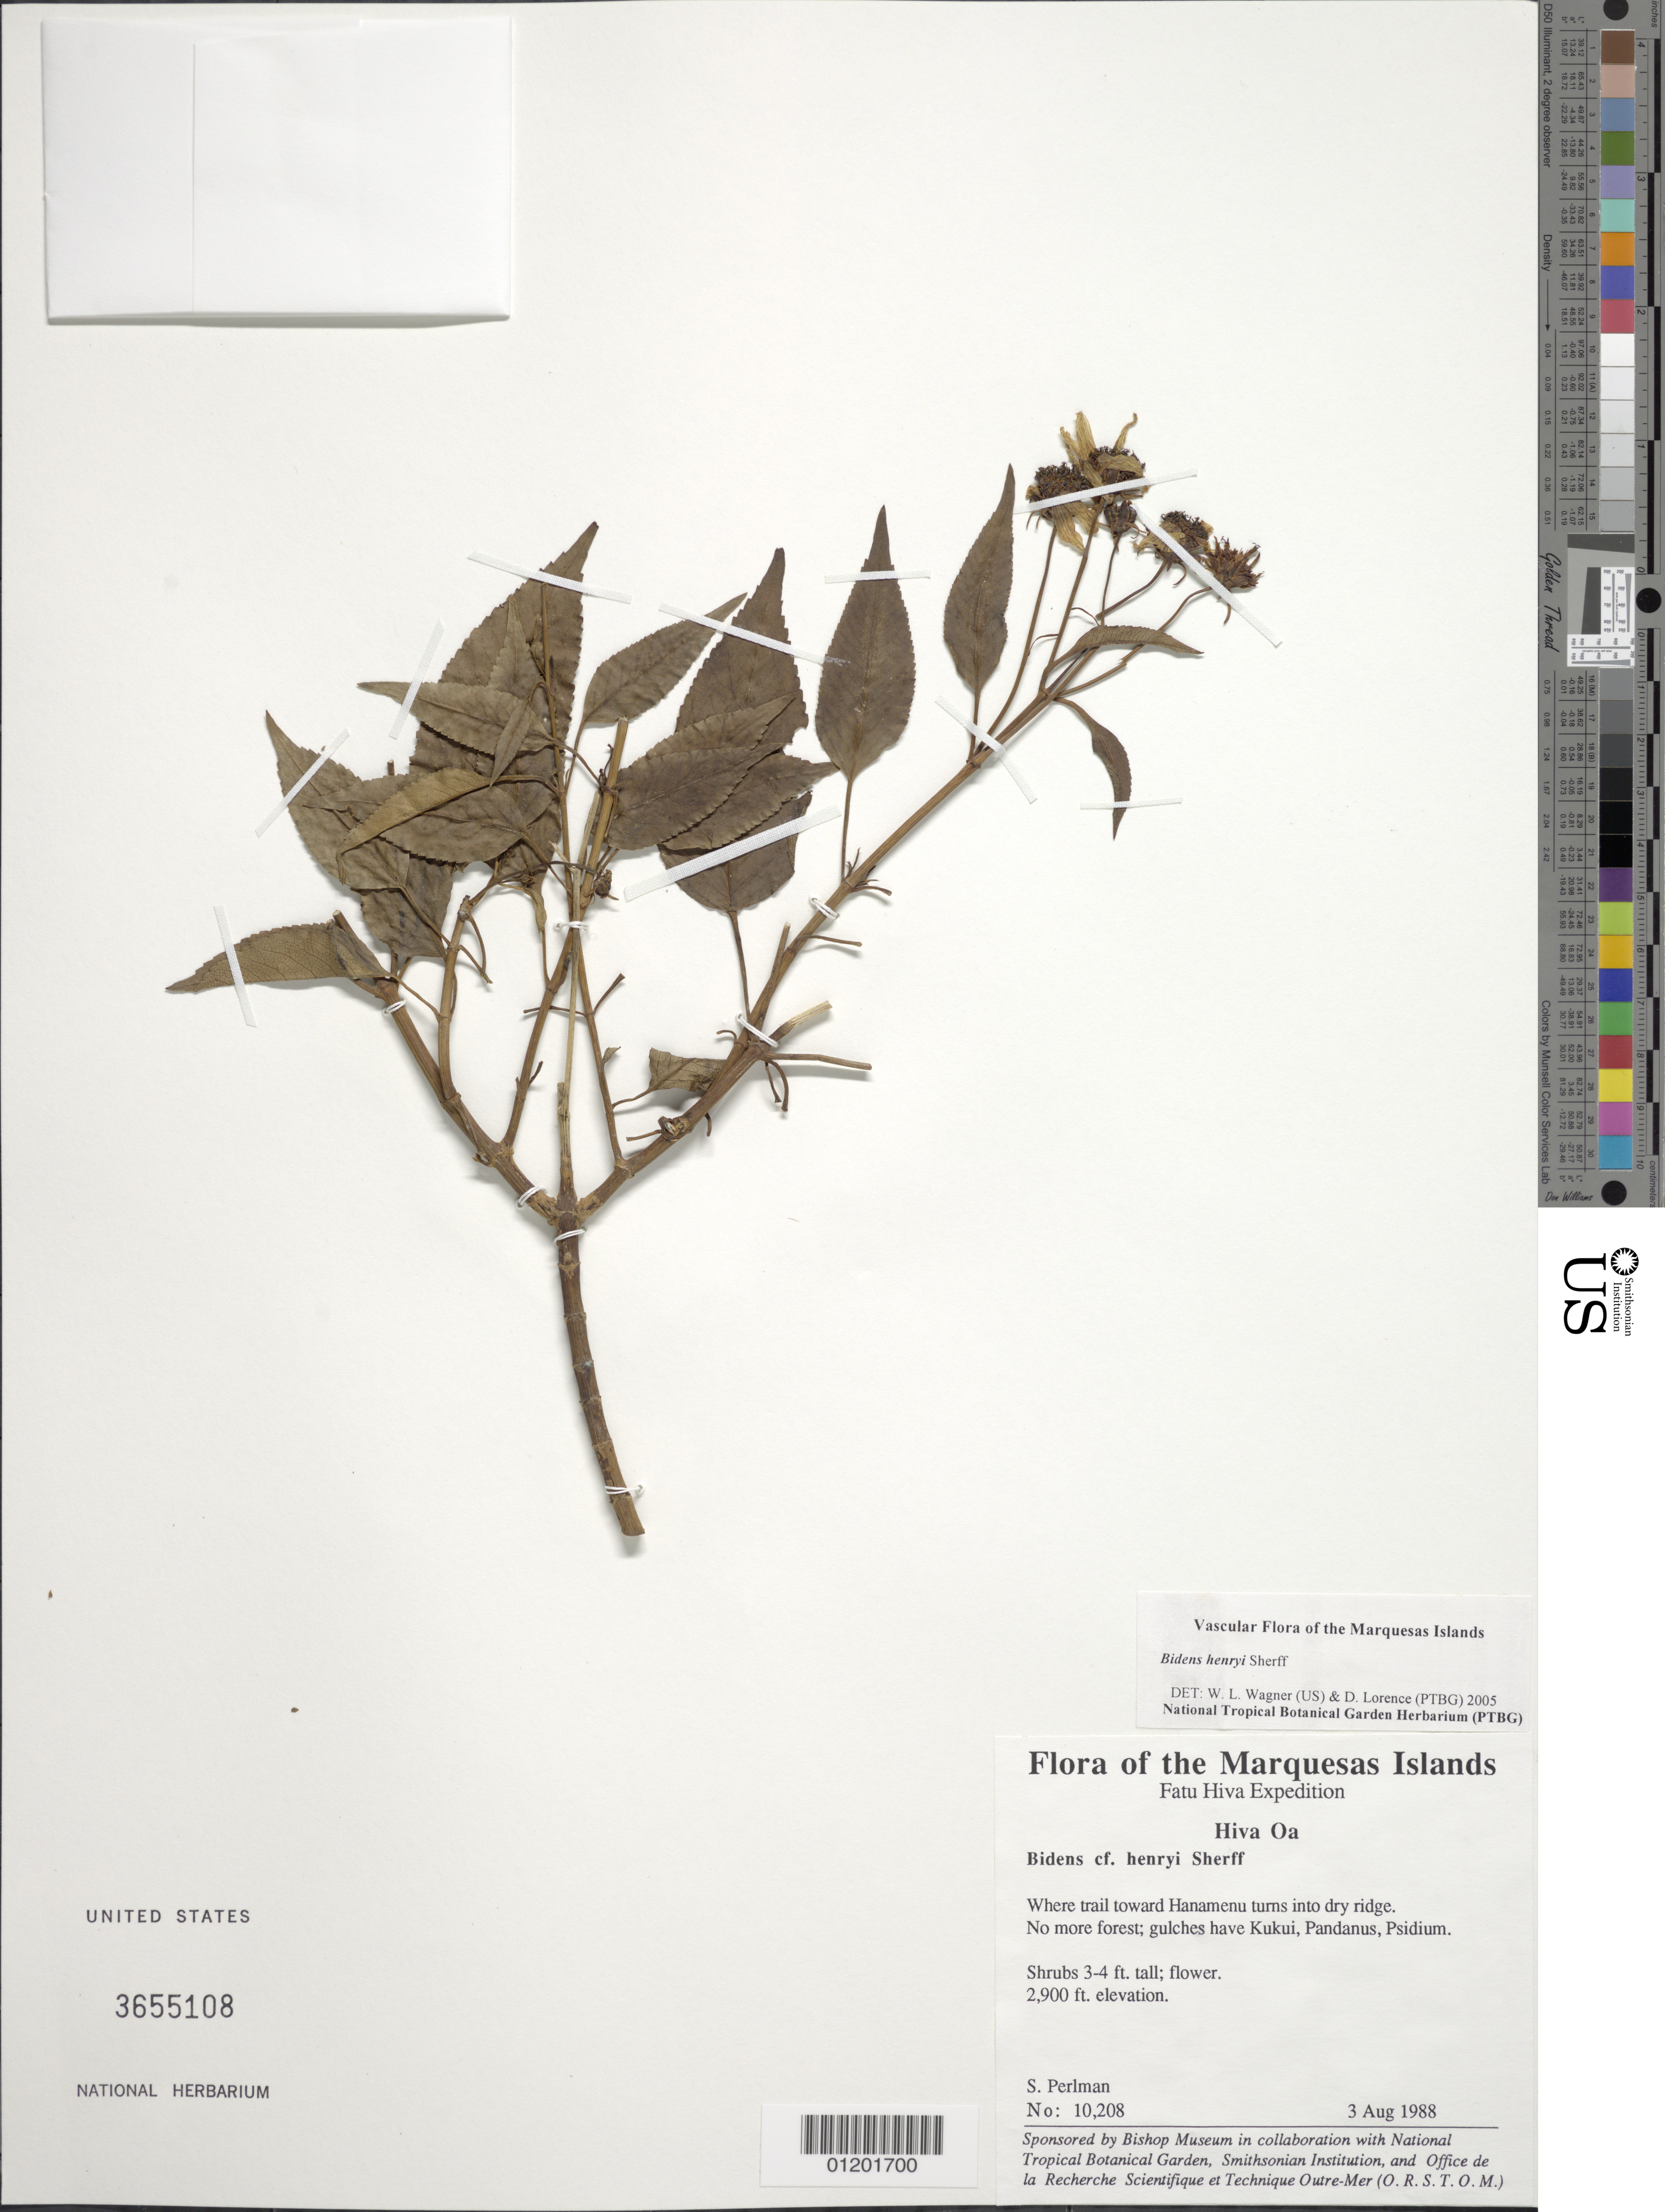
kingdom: Plantae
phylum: Tracheophyta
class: Magnoliopsida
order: Asterales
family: Asteraceae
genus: Bidens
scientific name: Bidens henryi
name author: Sherff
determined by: Wagner, W. L., (BOT), Smithsonian Institution - National Museum of Natural History (UNITED STATES)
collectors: S. P. Perlman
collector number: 10208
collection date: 1988-08-03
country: French Polynesia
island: Hiva Oa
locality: Where trail toward Hanamenu turns into dry ridge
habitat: No more forest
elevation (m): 884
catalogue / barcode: US 3655108